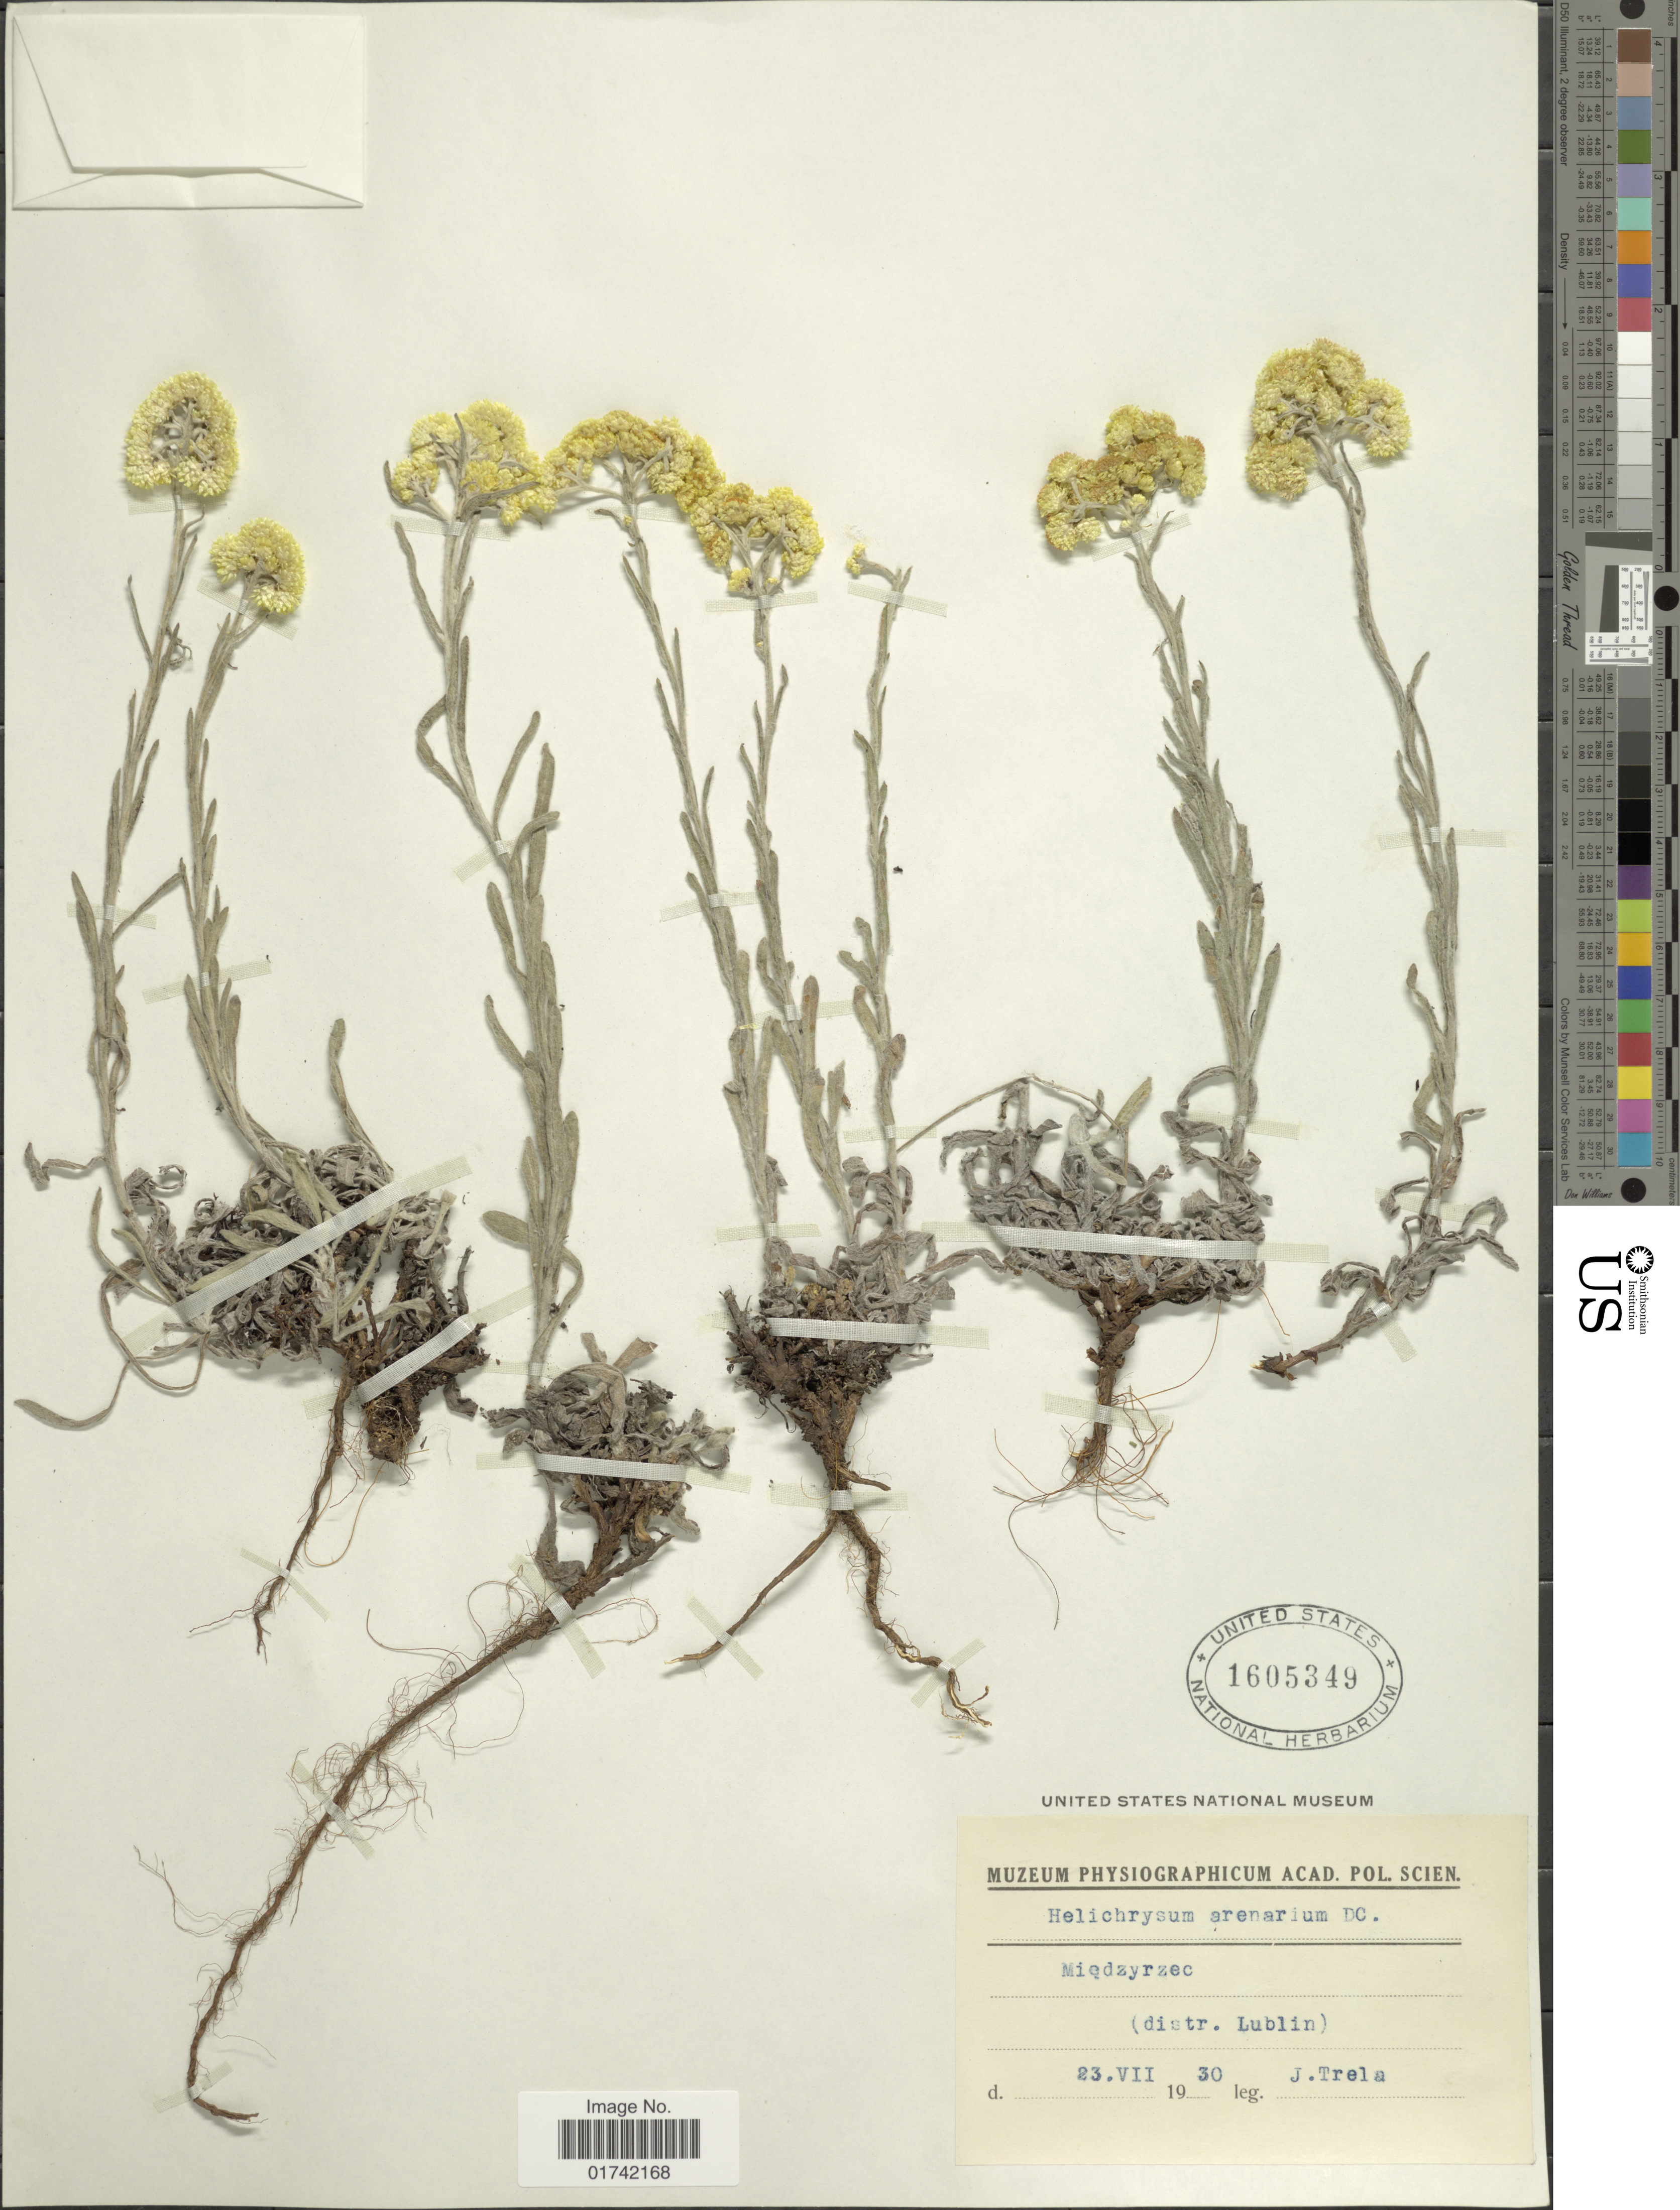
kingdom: Plantae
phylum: Tracheophyta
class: Magnoliopsida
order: Asterales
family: Asteraceae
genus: Helichrysum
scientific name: Helichrysum arenarium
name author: (L.) Moench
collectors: J. Trela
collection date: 1930-07-23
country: Poland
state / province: Lubelskie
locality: (Distr. Lublin)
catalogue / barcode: US 1605349